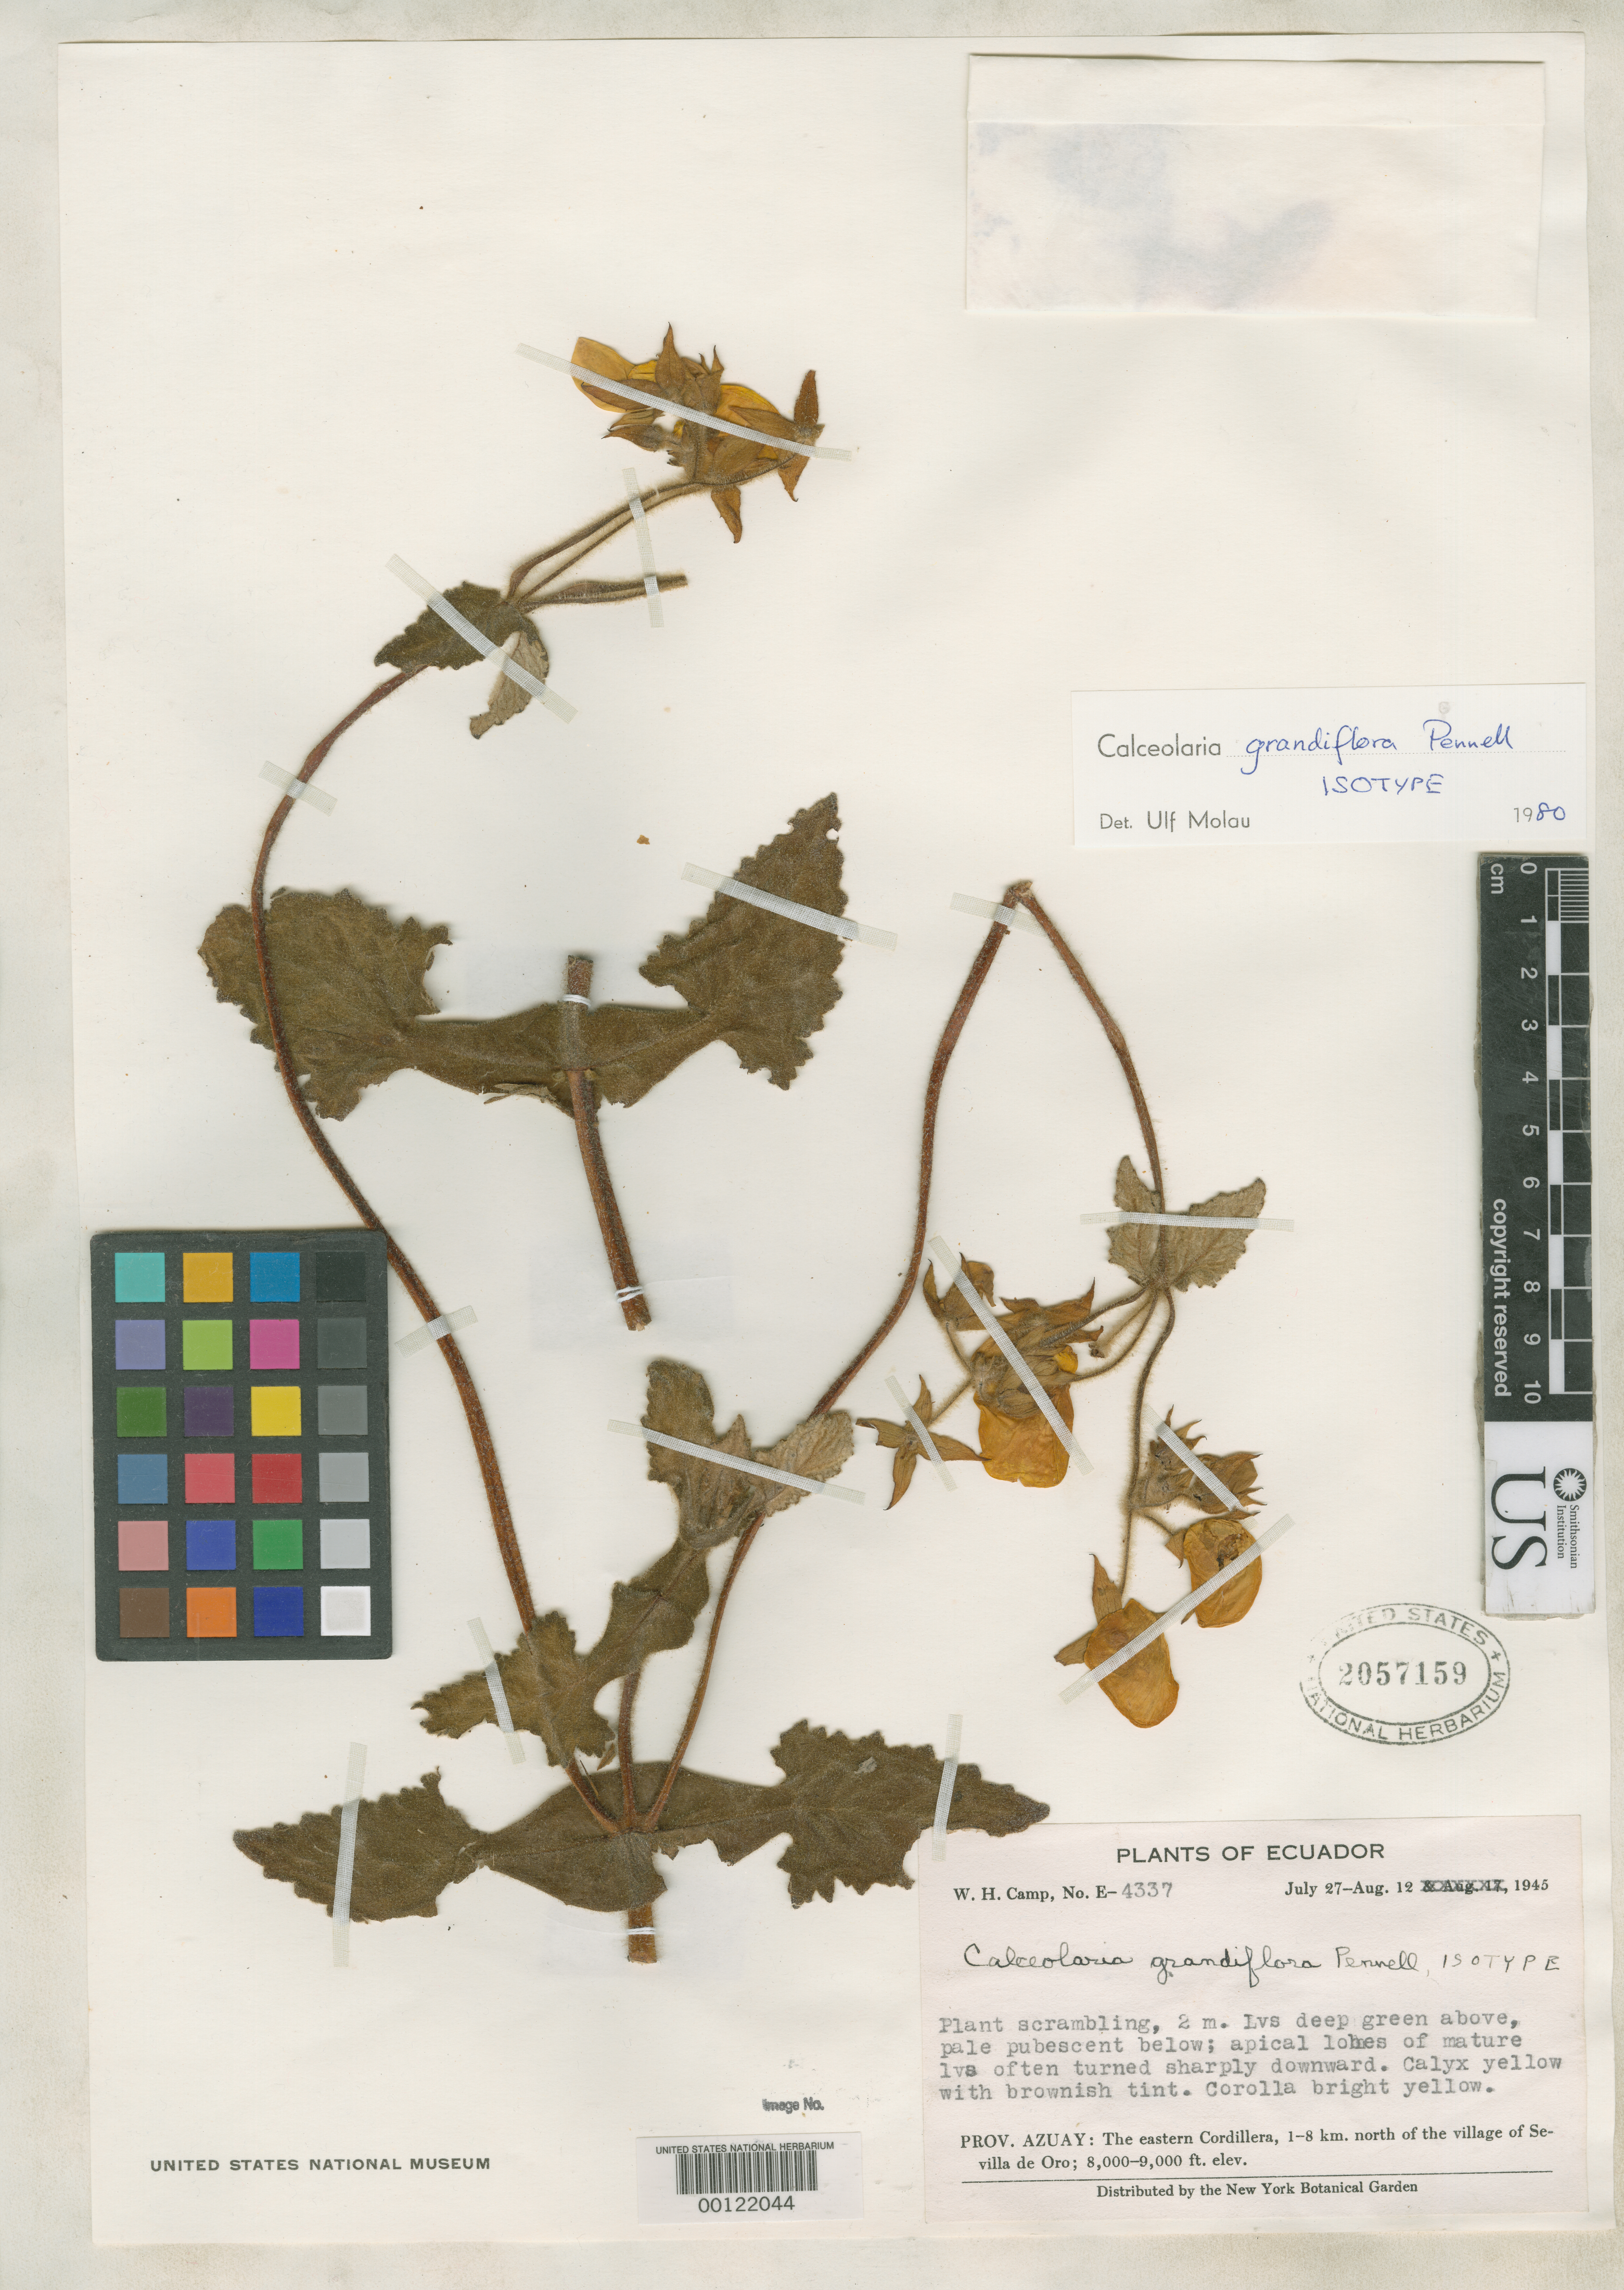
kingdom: Plantae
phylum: Tracheophyta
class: Magnoliopsida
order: Lamiales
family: Calceolariaceae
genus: Calceolaria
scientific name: Calceolaria grandiflora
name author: Pennell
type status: Isotype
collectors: W. H. Camp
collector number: E-4337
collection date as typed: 27 Jul 1945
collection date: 1945-07-27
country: Ecuador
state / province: Azuay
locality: Sevilla de Oro.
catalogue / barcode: US 2057159